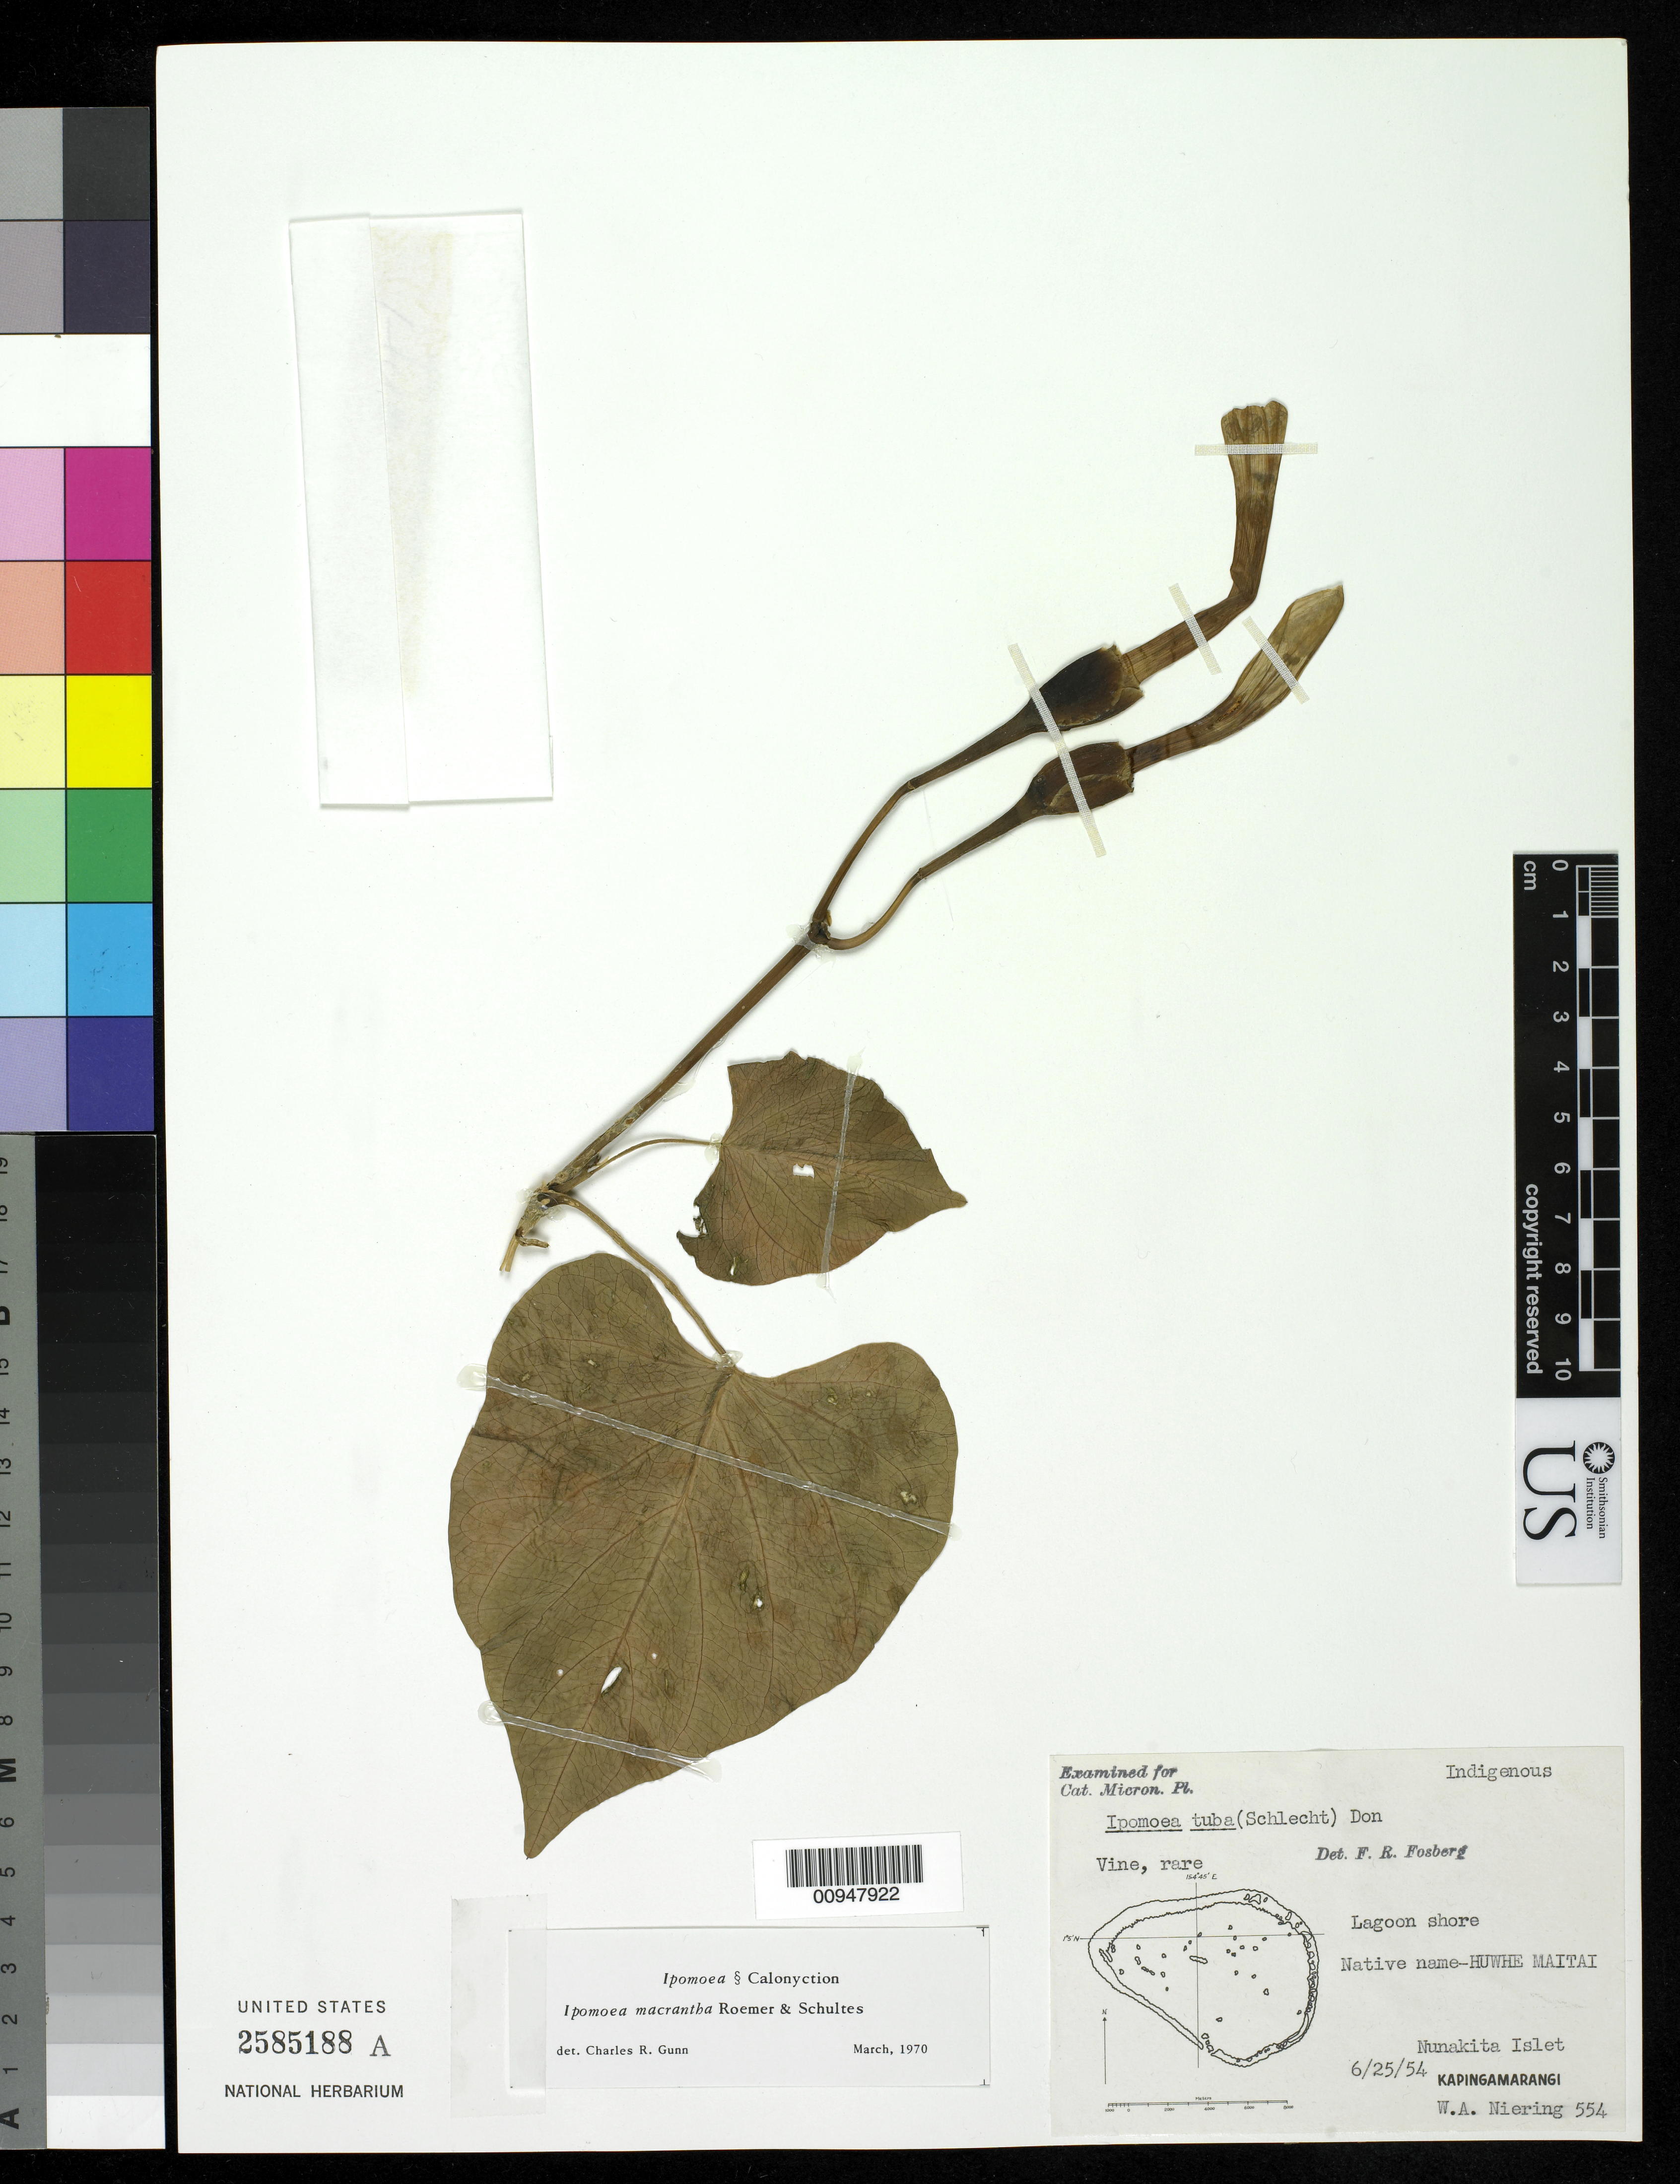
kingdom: Plantae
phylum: Tracheophyta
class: Magnoliopsida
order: Solanales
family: Convolvulaceae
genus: Ipomoea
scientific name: Ipomoea violacea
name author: L.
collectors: W. Niering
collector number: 554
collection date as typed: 25 Jun 1954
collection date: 1954-06-25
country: Micronesia, Federated States of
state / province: Pohnpei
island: Kapingamarangi Atoll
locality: Lagoon shore, rare vine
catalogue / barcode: US 2585188A